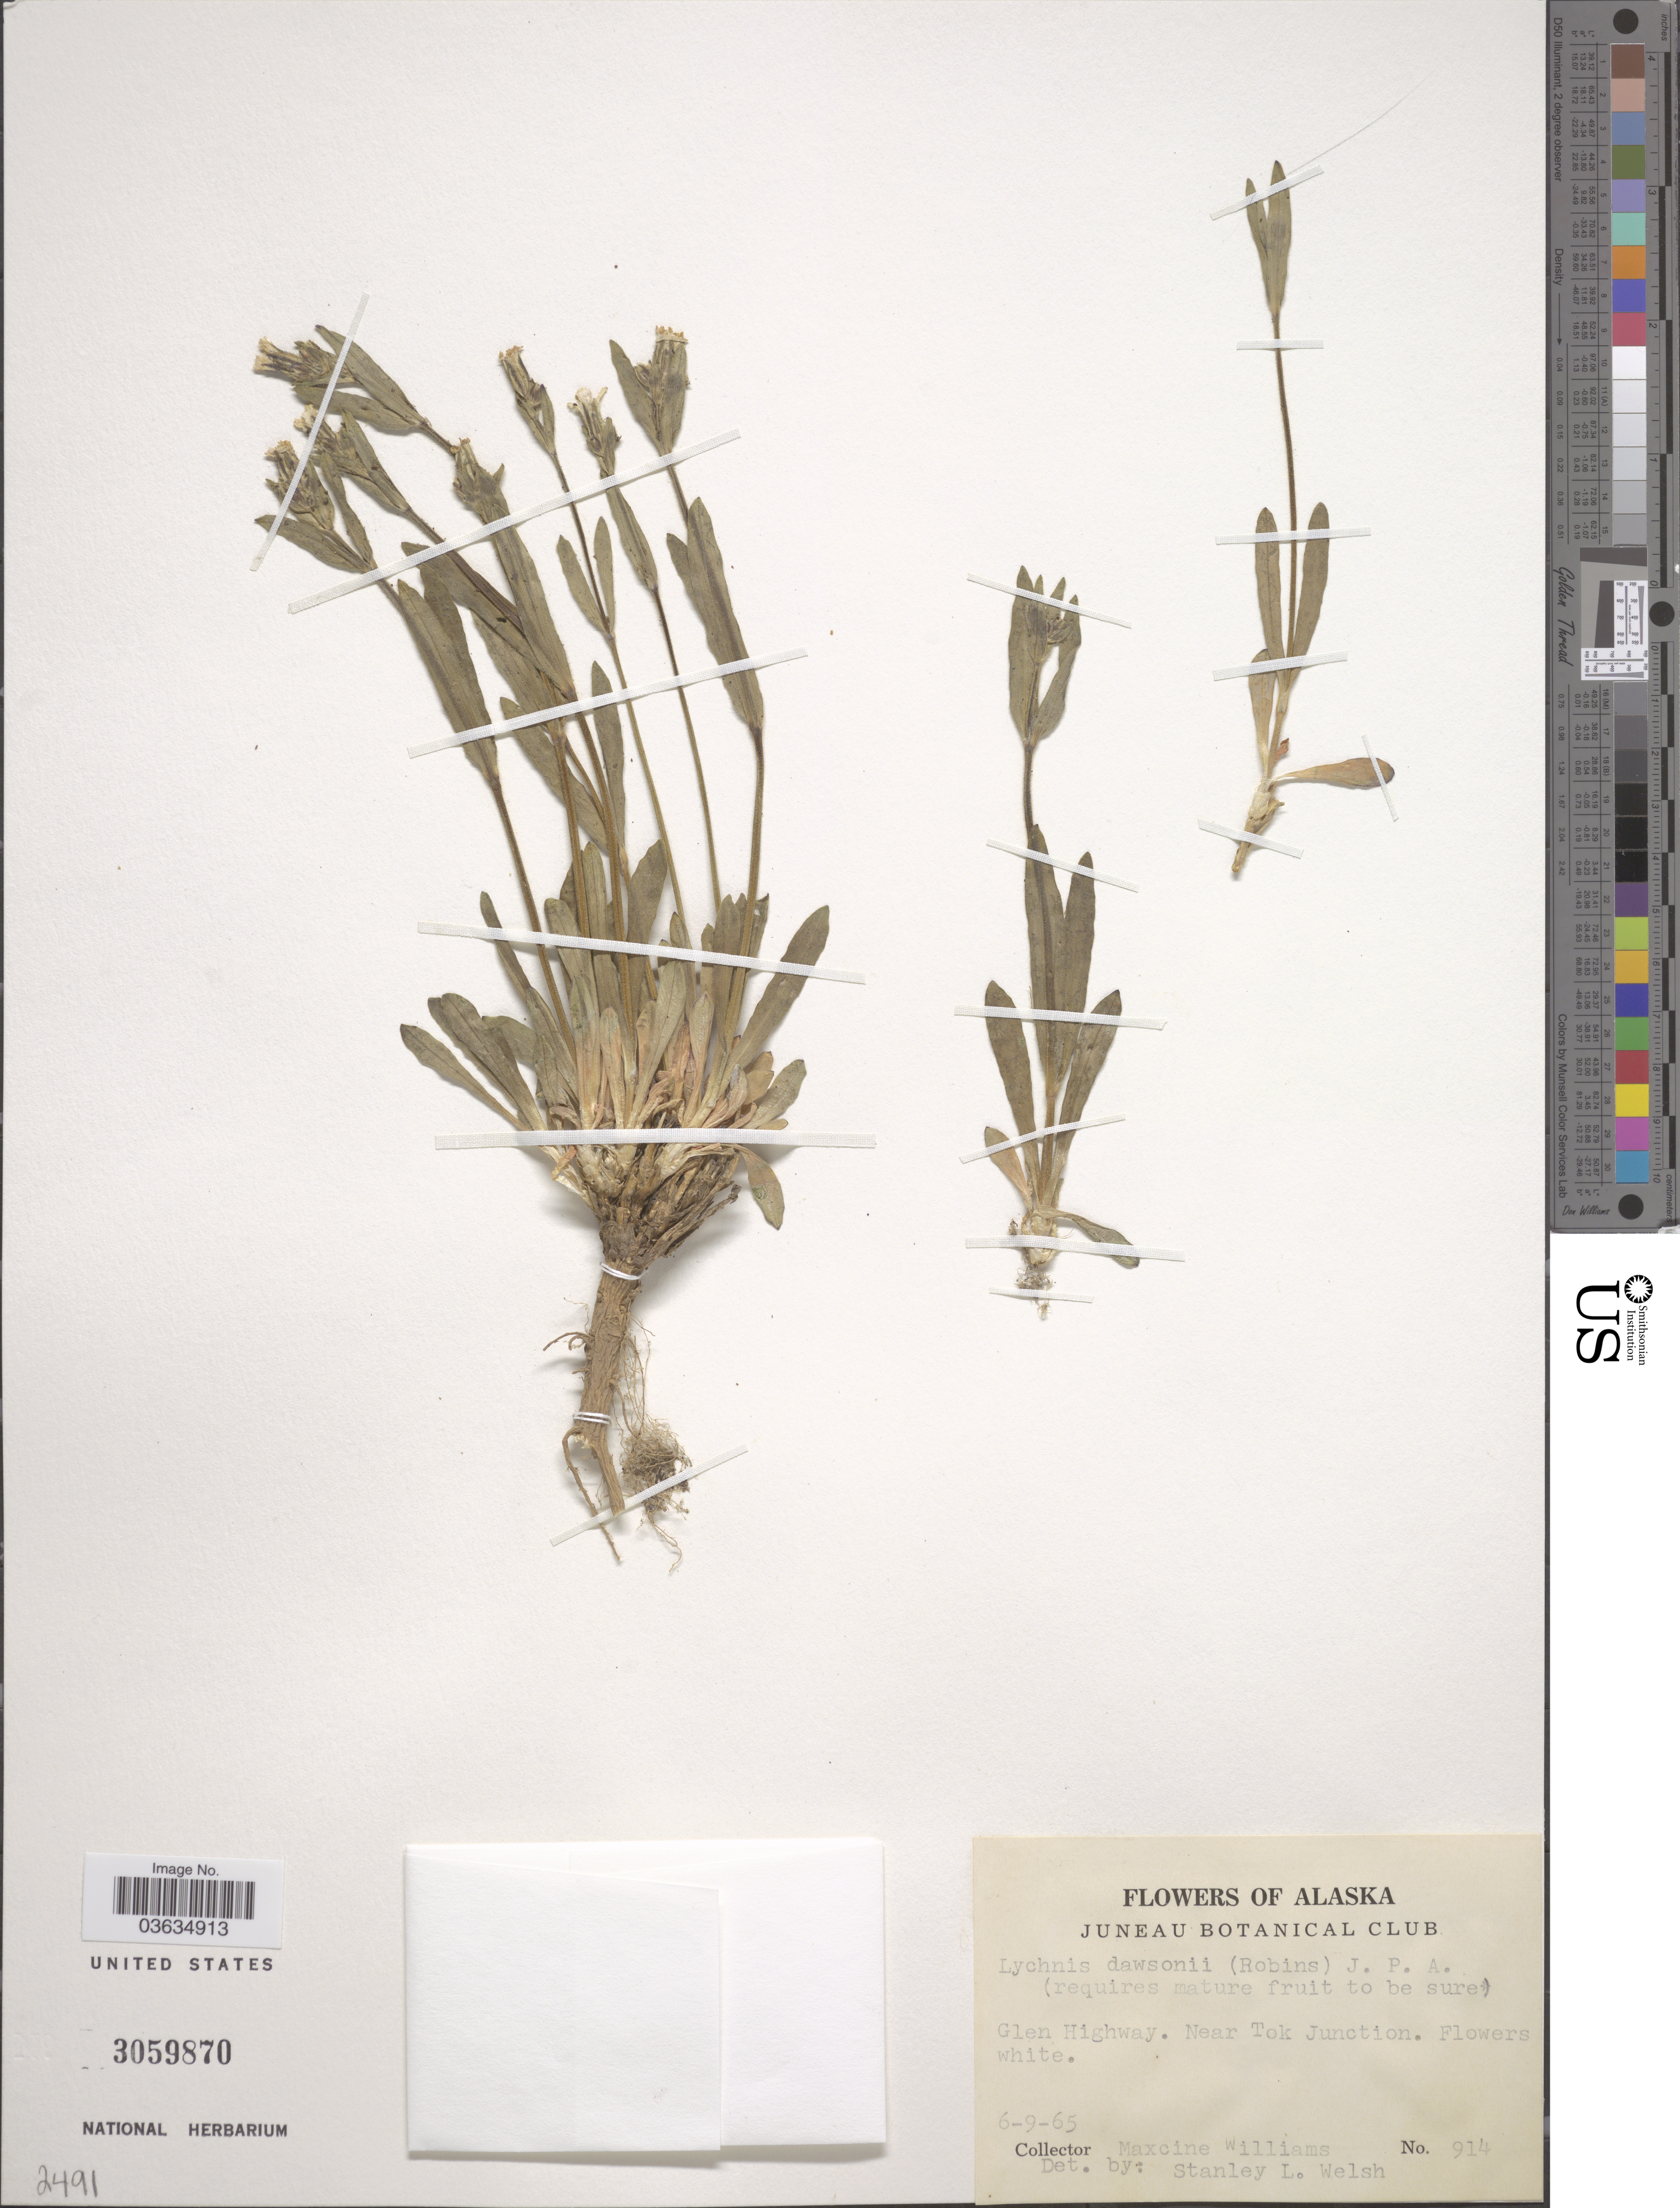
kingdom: Plantae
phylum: Tracheophyta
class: Magnoliopsida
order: Caryophyllales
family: Caryophyllaceae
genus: Silene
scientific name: Silene taimyrensis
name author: (Tolm.) Bocquet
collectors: M. Williams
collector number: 914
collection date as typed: Transcribed d/m/y: 9/6/65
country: United States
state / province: Alaska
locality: Glen Highway. Near Tok Junction.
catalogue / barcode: US 3059870